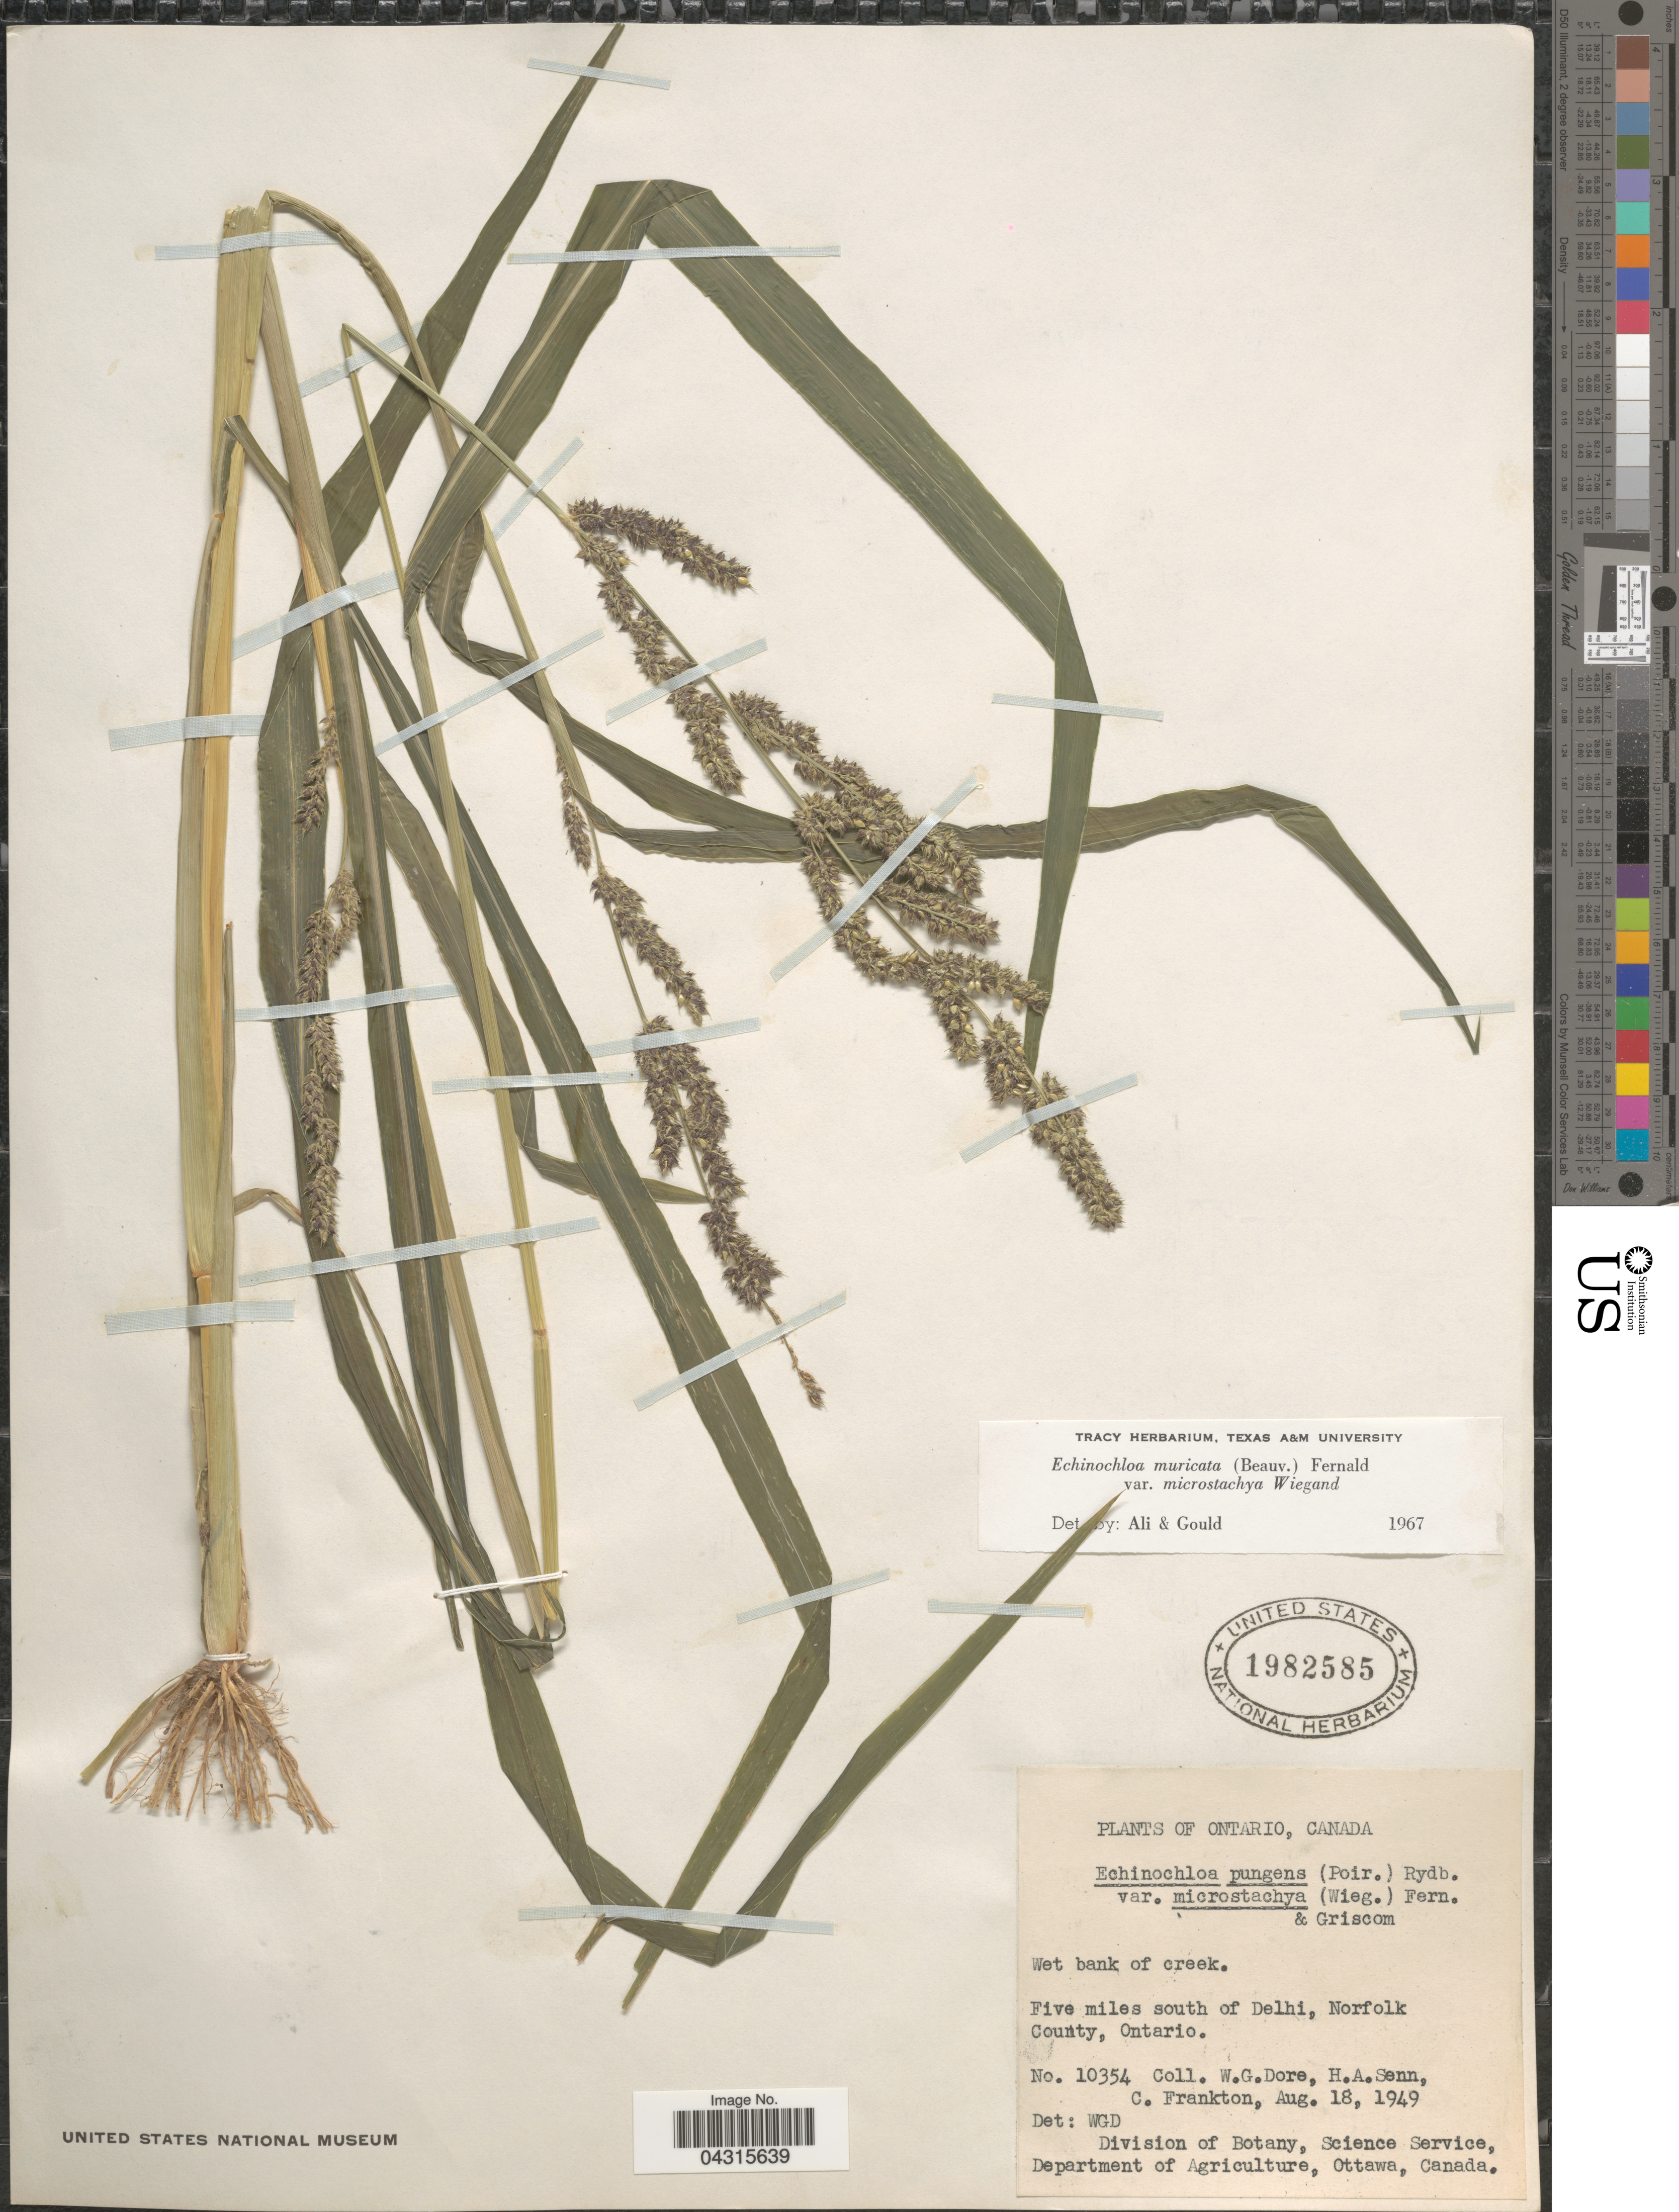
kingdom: Plantae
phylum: Tracheophyta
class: Liliopsida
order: Poales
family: Poaceae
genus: Echinochloa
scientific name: Echinochloa muricata var. microstachya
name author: Wiegand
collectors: W. Dore, H. Senn & C. Frankton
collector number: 10354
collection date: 1949-08-18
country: Canada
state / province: Ontario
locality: Five miles south of Delhi, Norfolk County.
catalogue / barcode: US 1982585